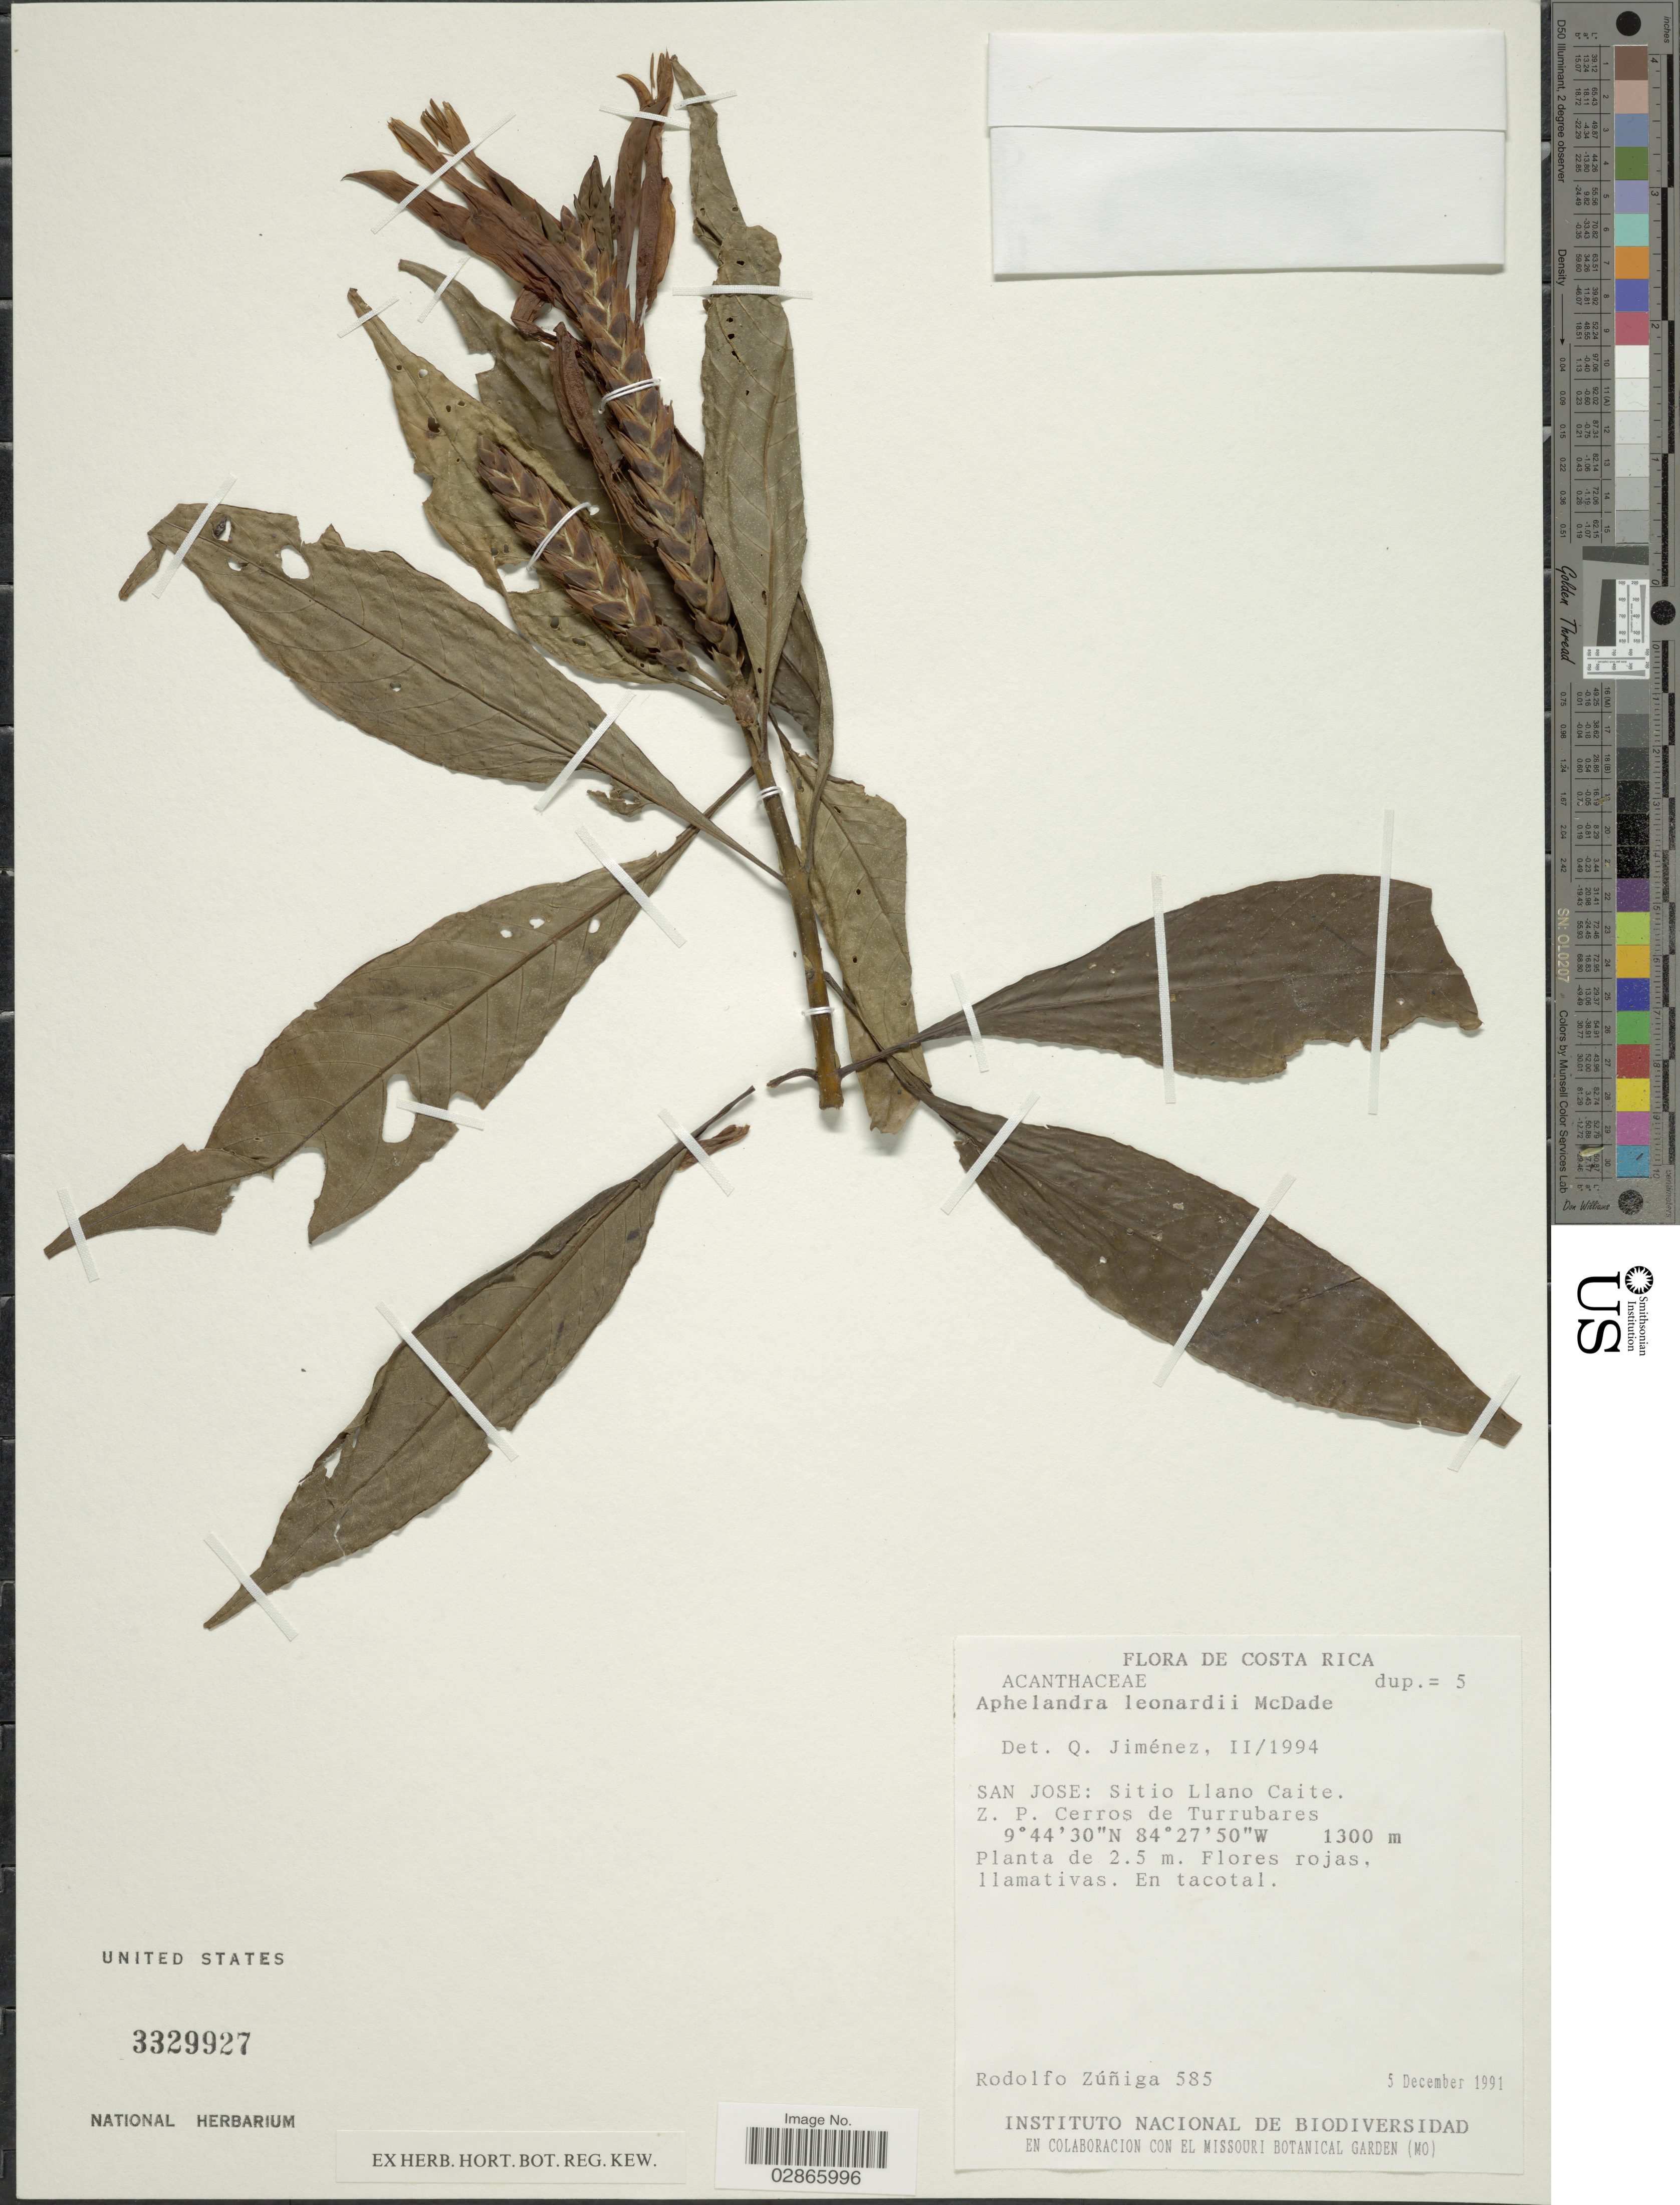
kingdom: Plantae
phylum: Tracheophyta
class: Magnoliopsida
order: Lamiales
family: Acanthaceae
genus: Aphelandra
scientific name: Aphelandra leonardii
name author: McDade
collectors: R. Zúñiga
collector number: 585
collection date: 1991-12-05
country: Costa Rica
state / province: San José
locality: Sitio Llano Caite. Z. P. Cerros de Turrubares.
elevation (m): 1300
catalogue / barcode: US 3329927